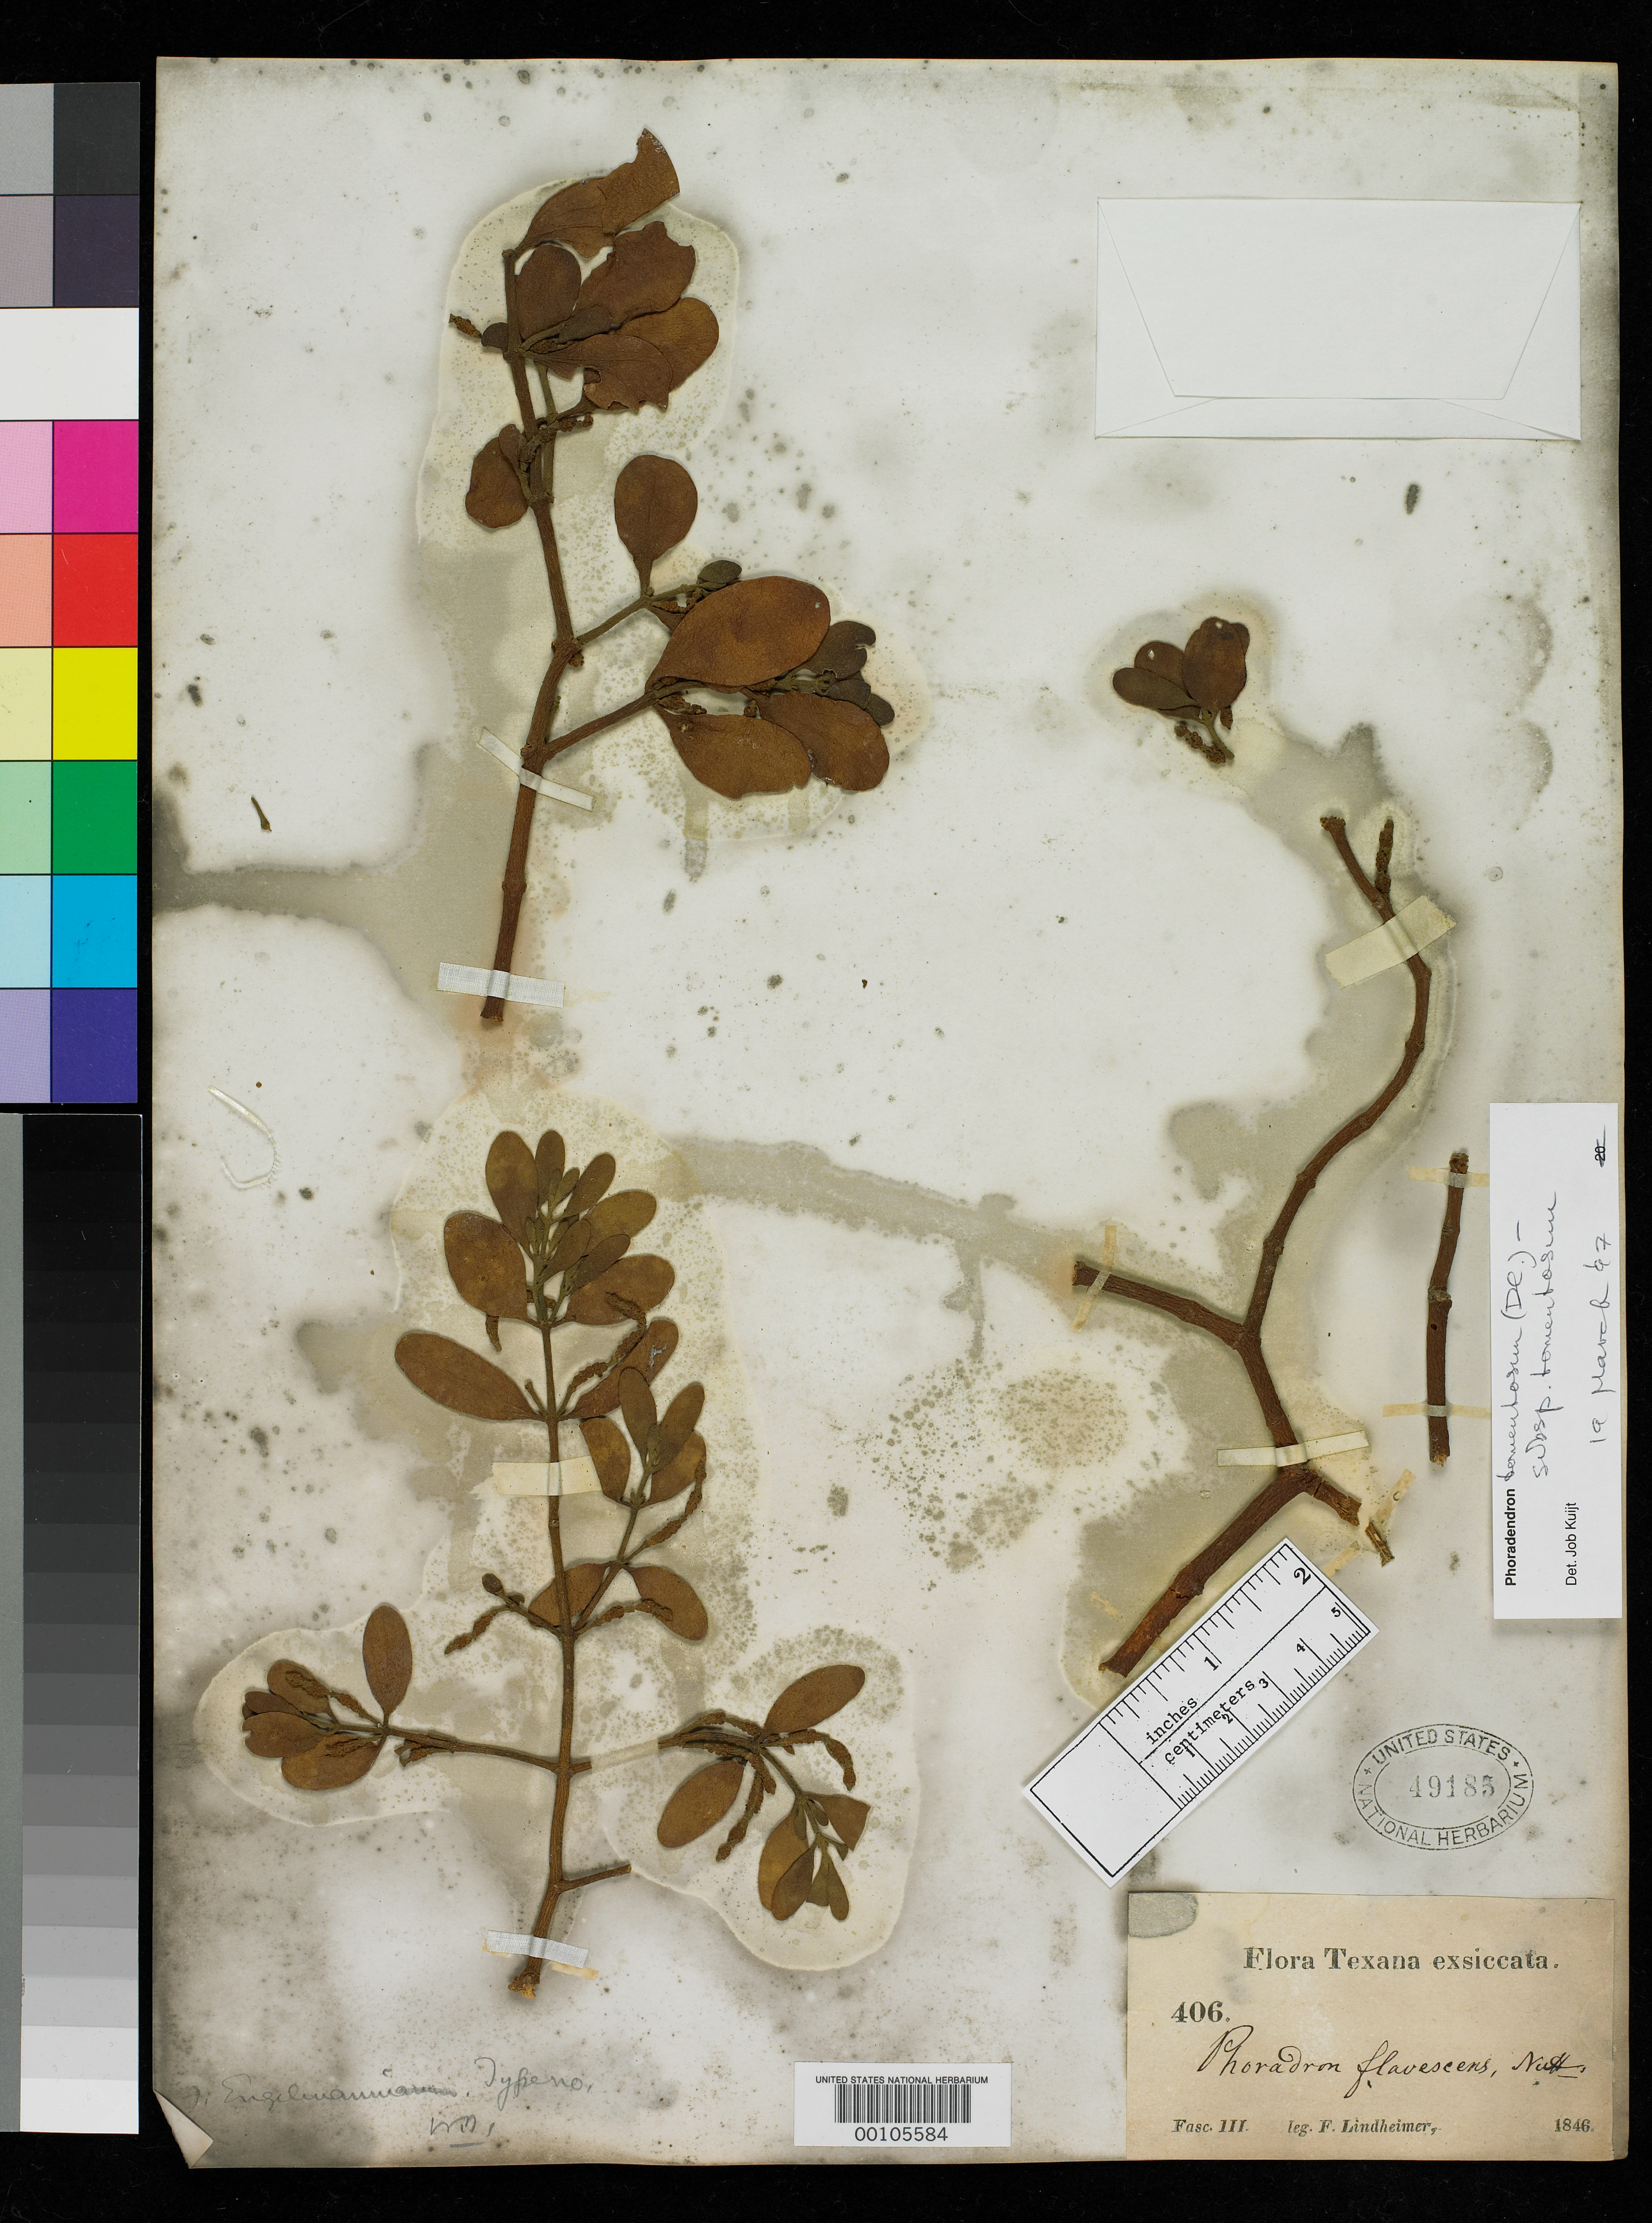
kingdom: Plantae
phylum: Tracheophyta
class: Magnoliopsida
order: Santalales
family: Viscaceae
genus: Phoradendron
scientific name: Phoradendron flavescens var. pubescens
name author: Engelm. ex A. Gray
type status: Isotype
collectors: F. J. Lindheimer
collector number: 406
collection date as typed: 1846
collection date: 1846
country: United States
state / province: Texas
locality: Near New Braunfels and San Antonio.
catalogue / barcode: US 49185